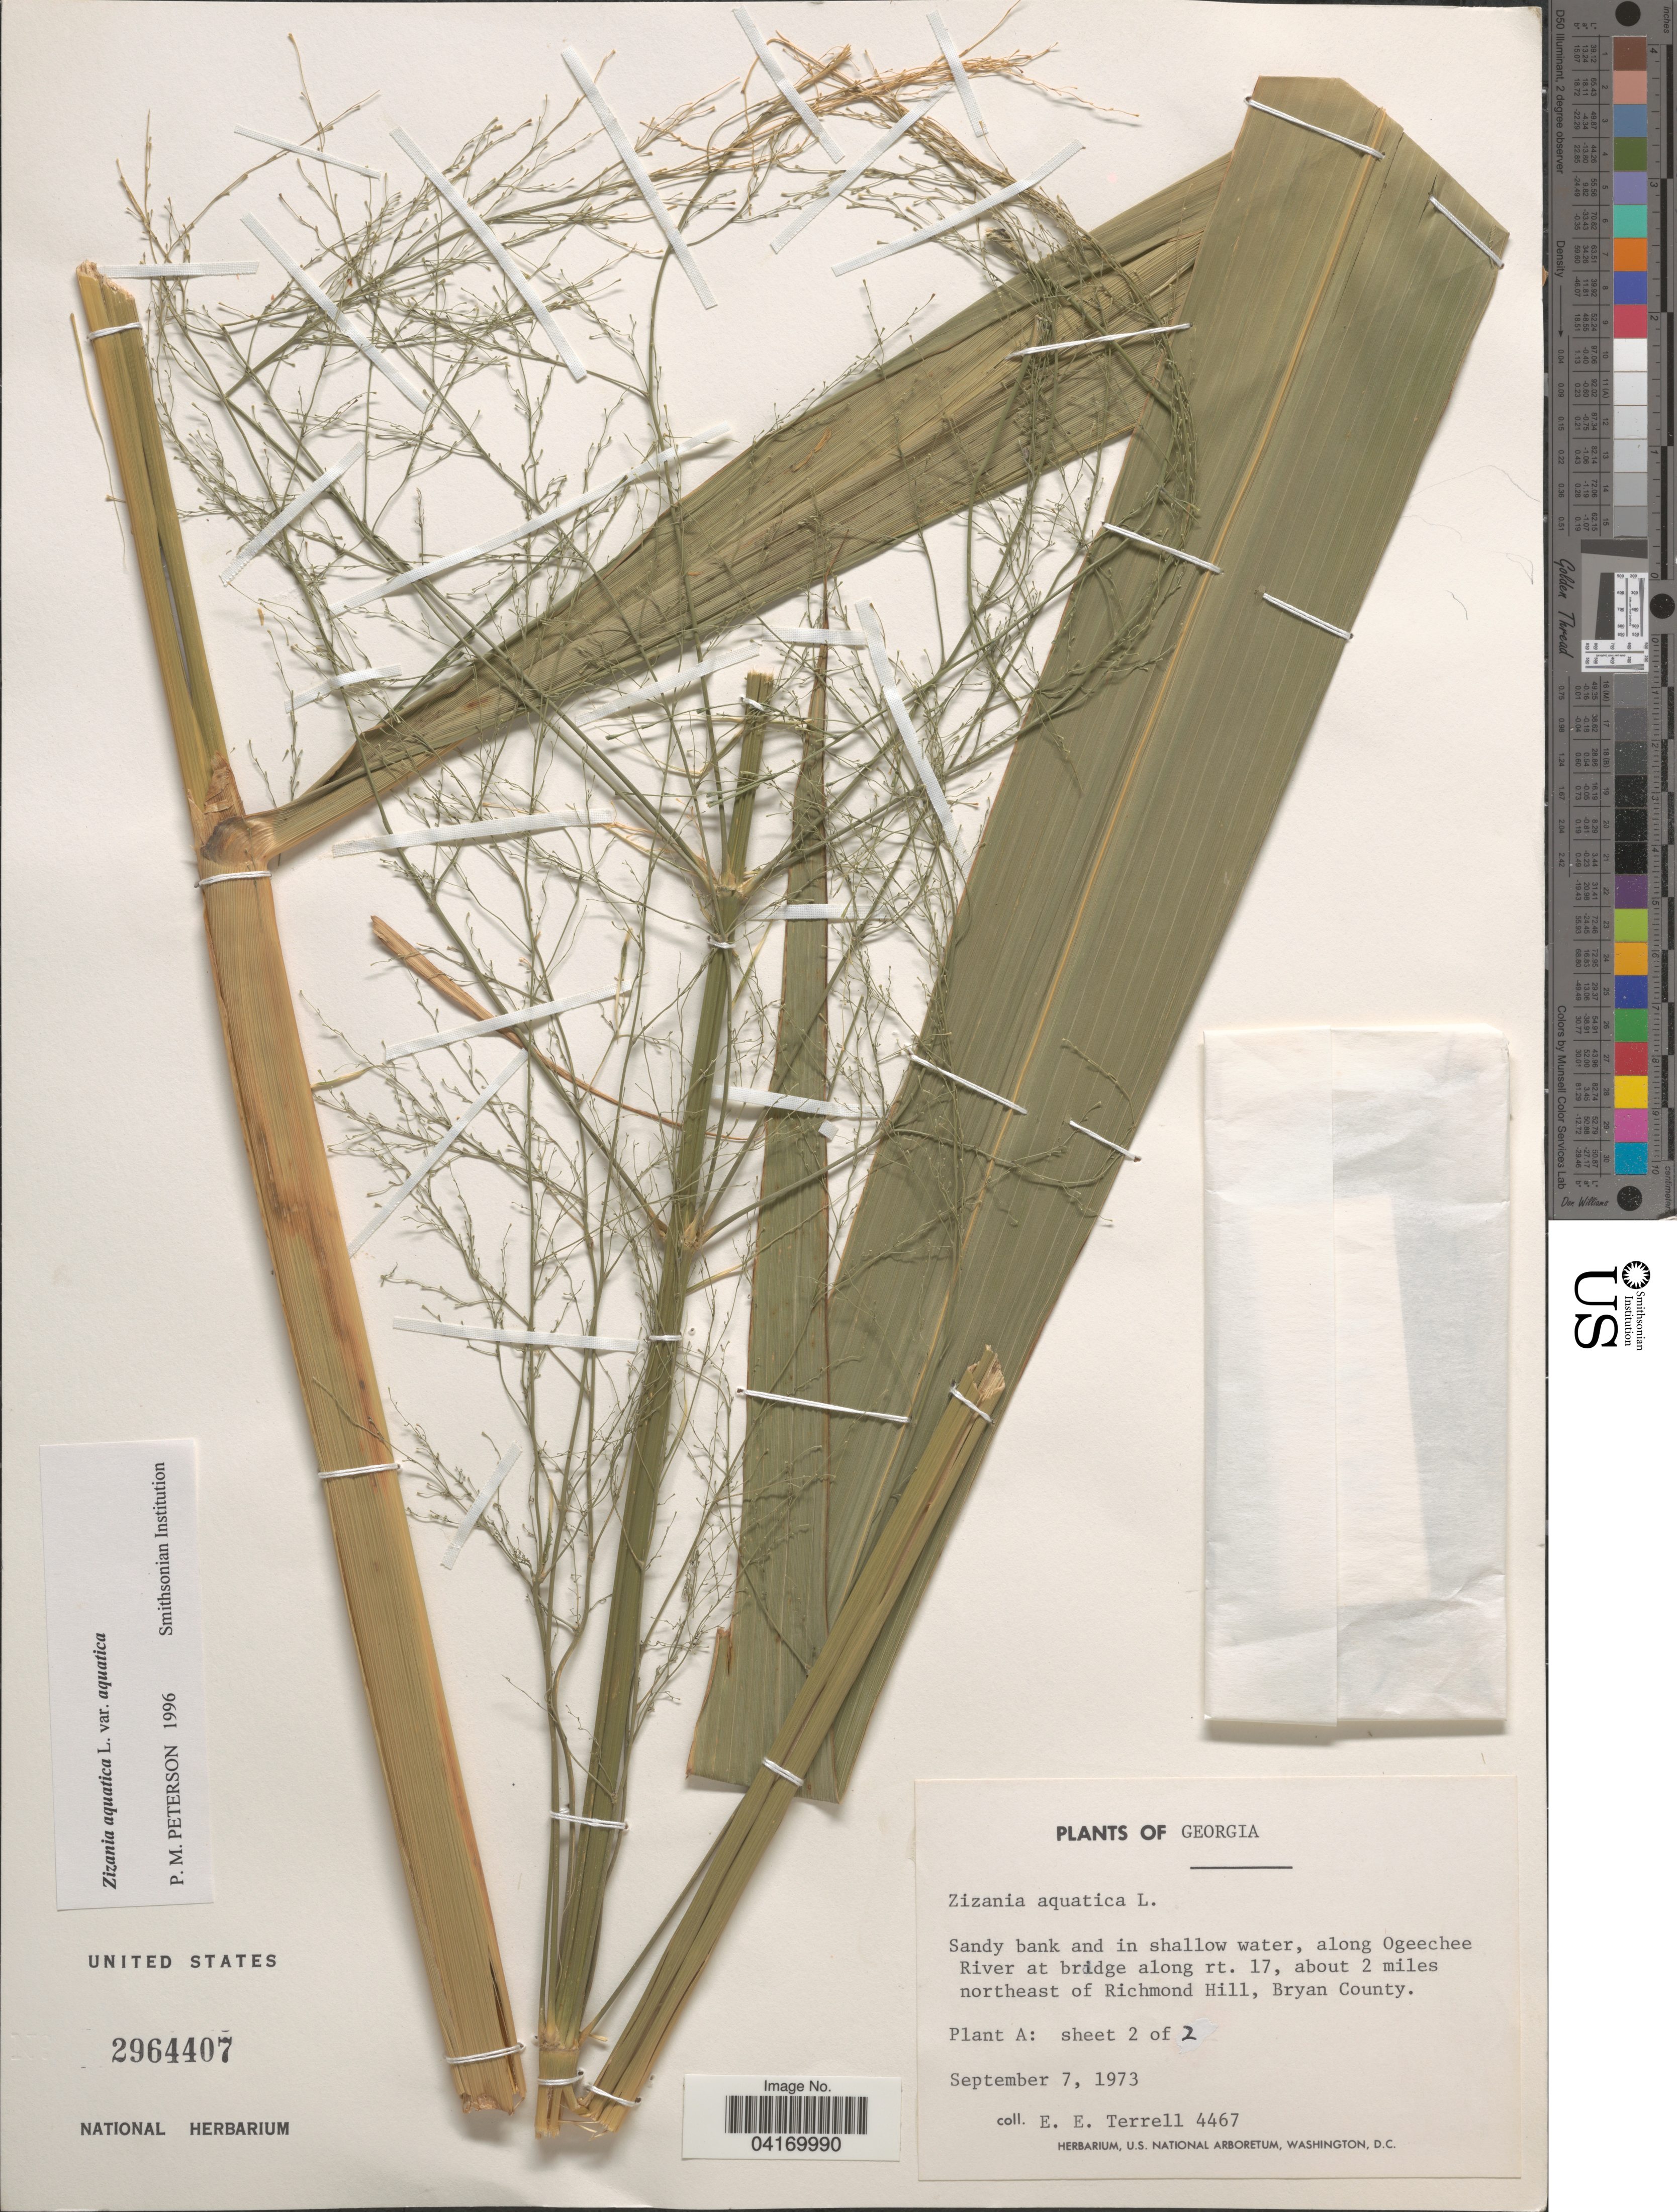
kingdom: Plantae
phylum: Tracheophyta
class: Liliopsida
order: Poales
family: Poaceae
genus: Zizania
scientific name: Zizania aquatica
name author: L.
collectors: E. E. Terrell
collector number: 4467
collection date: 1973-09-07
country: United States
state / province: Georgia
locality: Sandy bank and in shallow water, along Ogeechee River at bridge along rt. 17, about 2 miles northeast of Richmond Hill, Bryan County.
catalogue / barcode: US 2964407